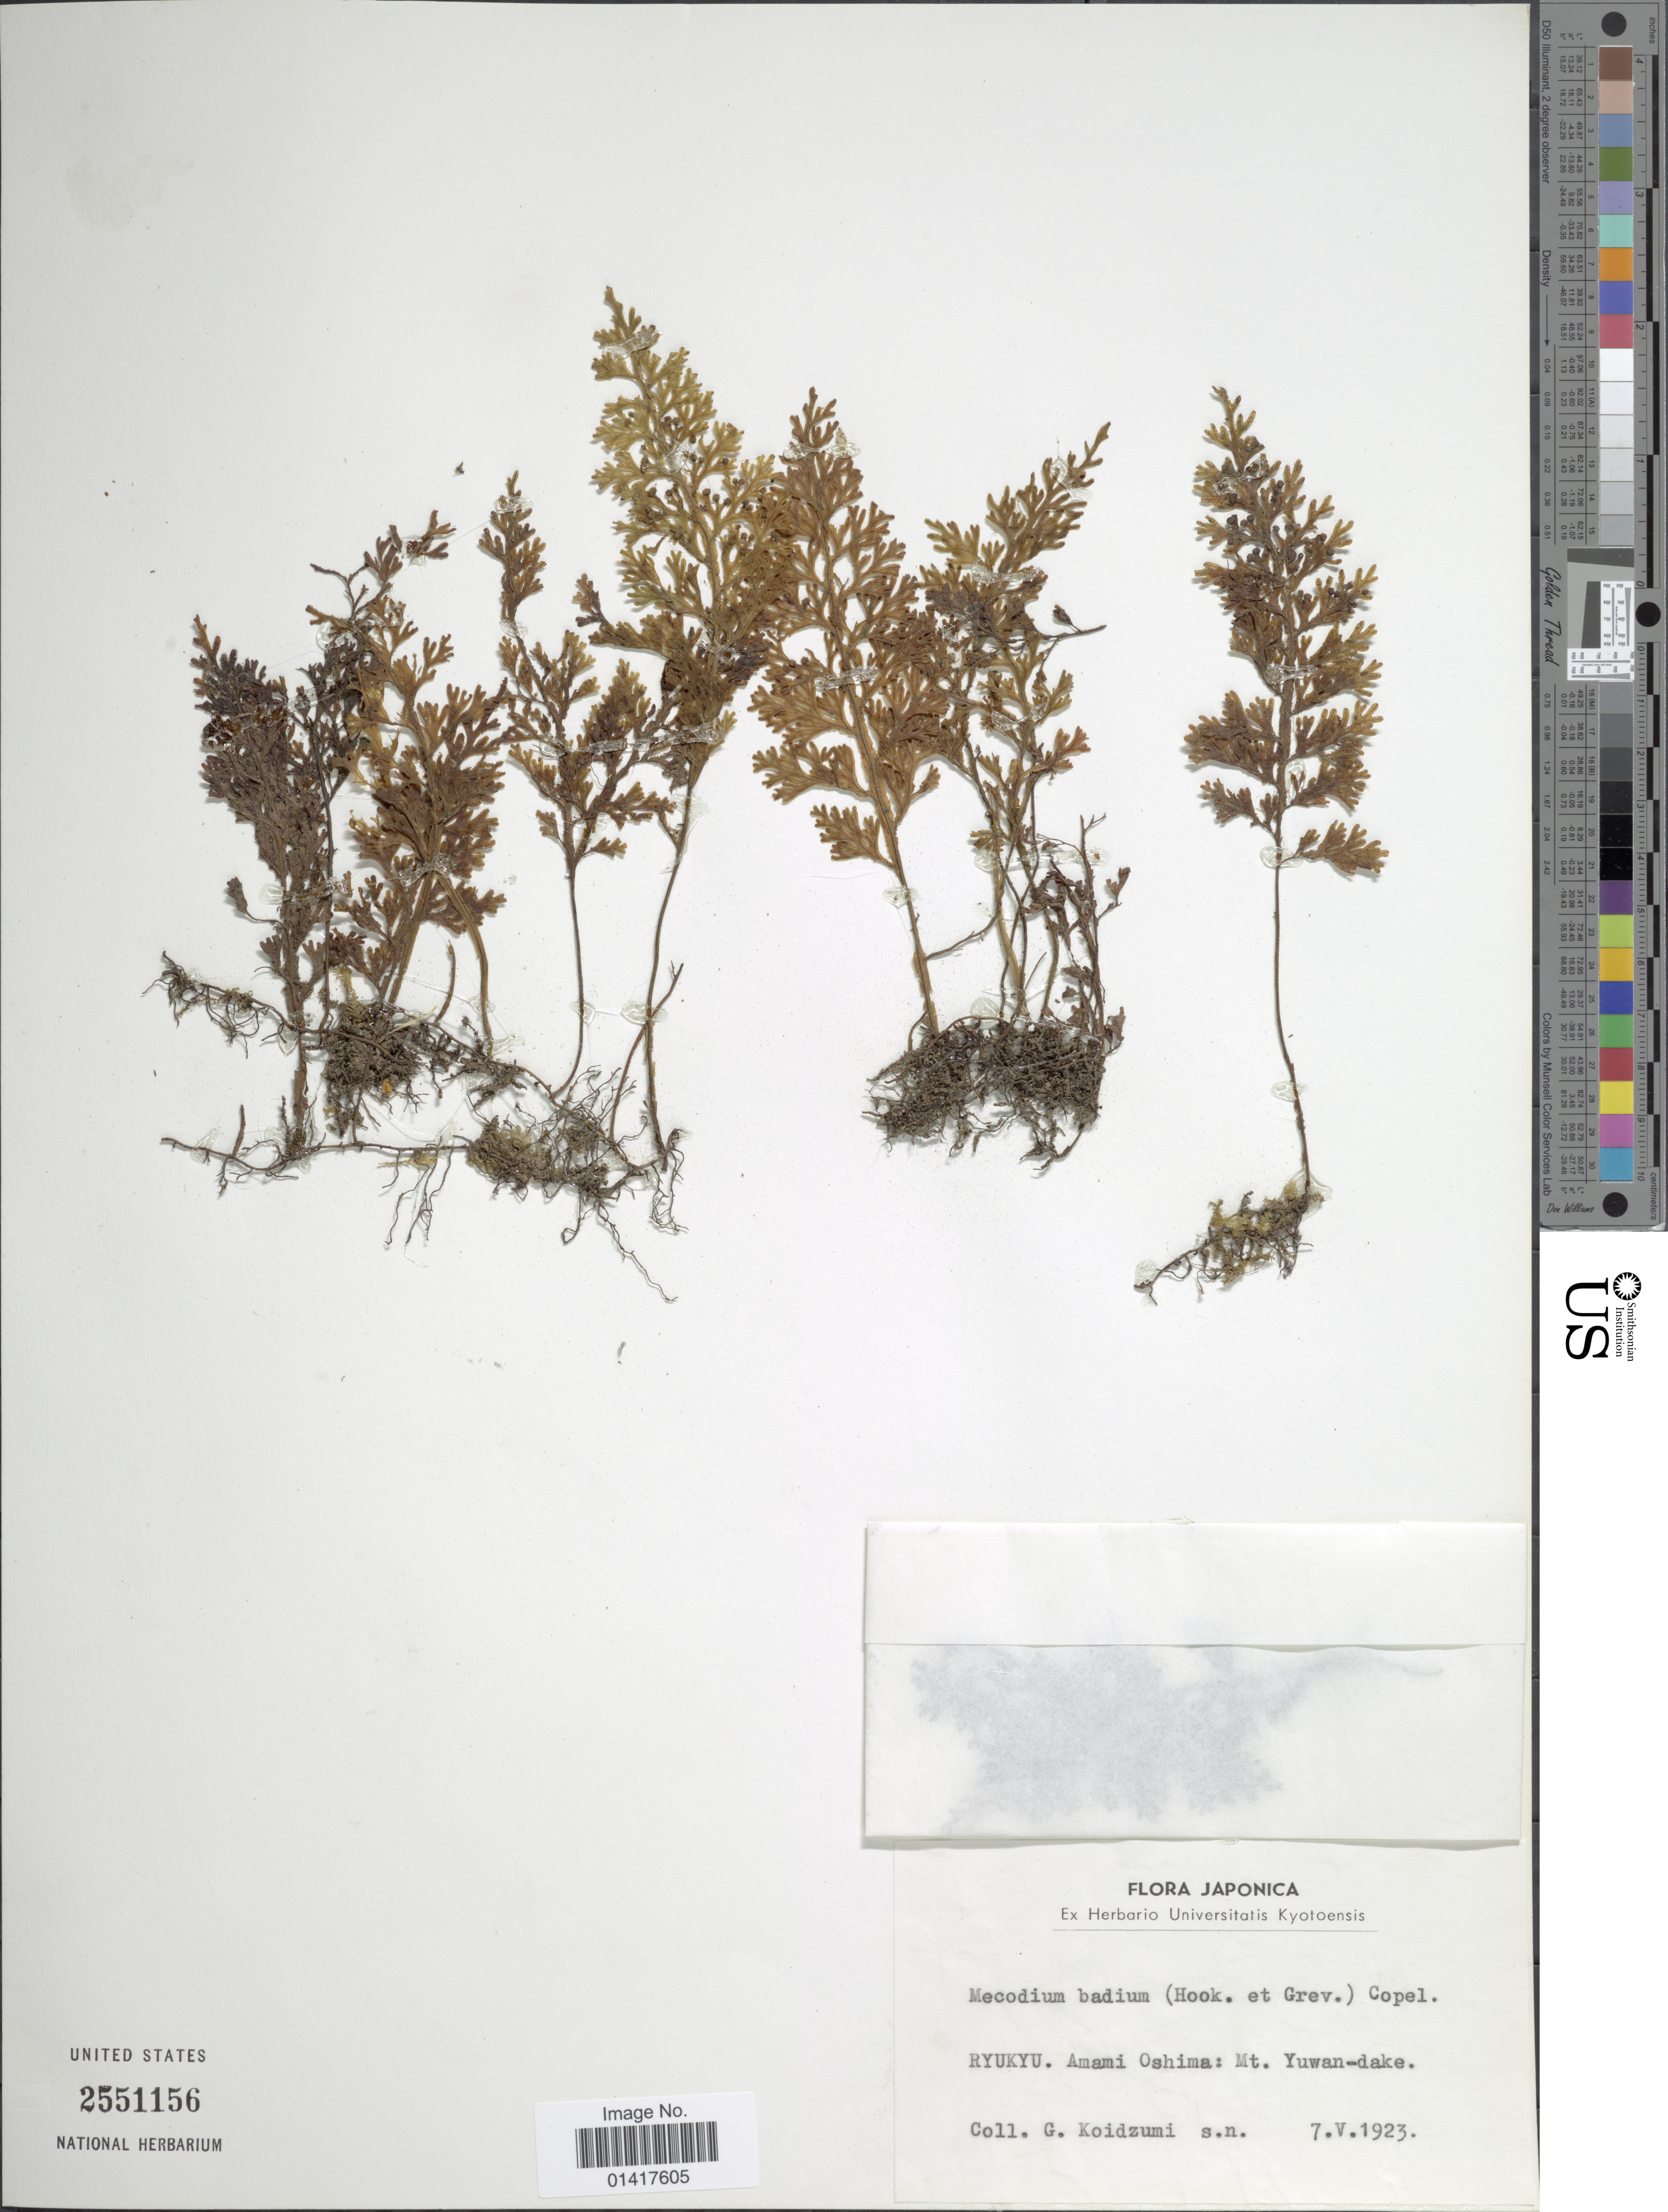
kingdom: Plantae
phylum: Tracheophyta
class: Polypodiopsida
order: Hymenophyllales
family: Hymenophyllaceae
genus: Hymenophyllum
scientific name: Hymenophyllum badium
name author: Hook. & Grev.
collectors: G. Koidzumi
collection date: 1923-05-07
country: Japan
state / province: Okinawa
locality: Ryukyu. Amami Oshima: Mt. Yuwan-dake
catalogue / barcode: US 2551156